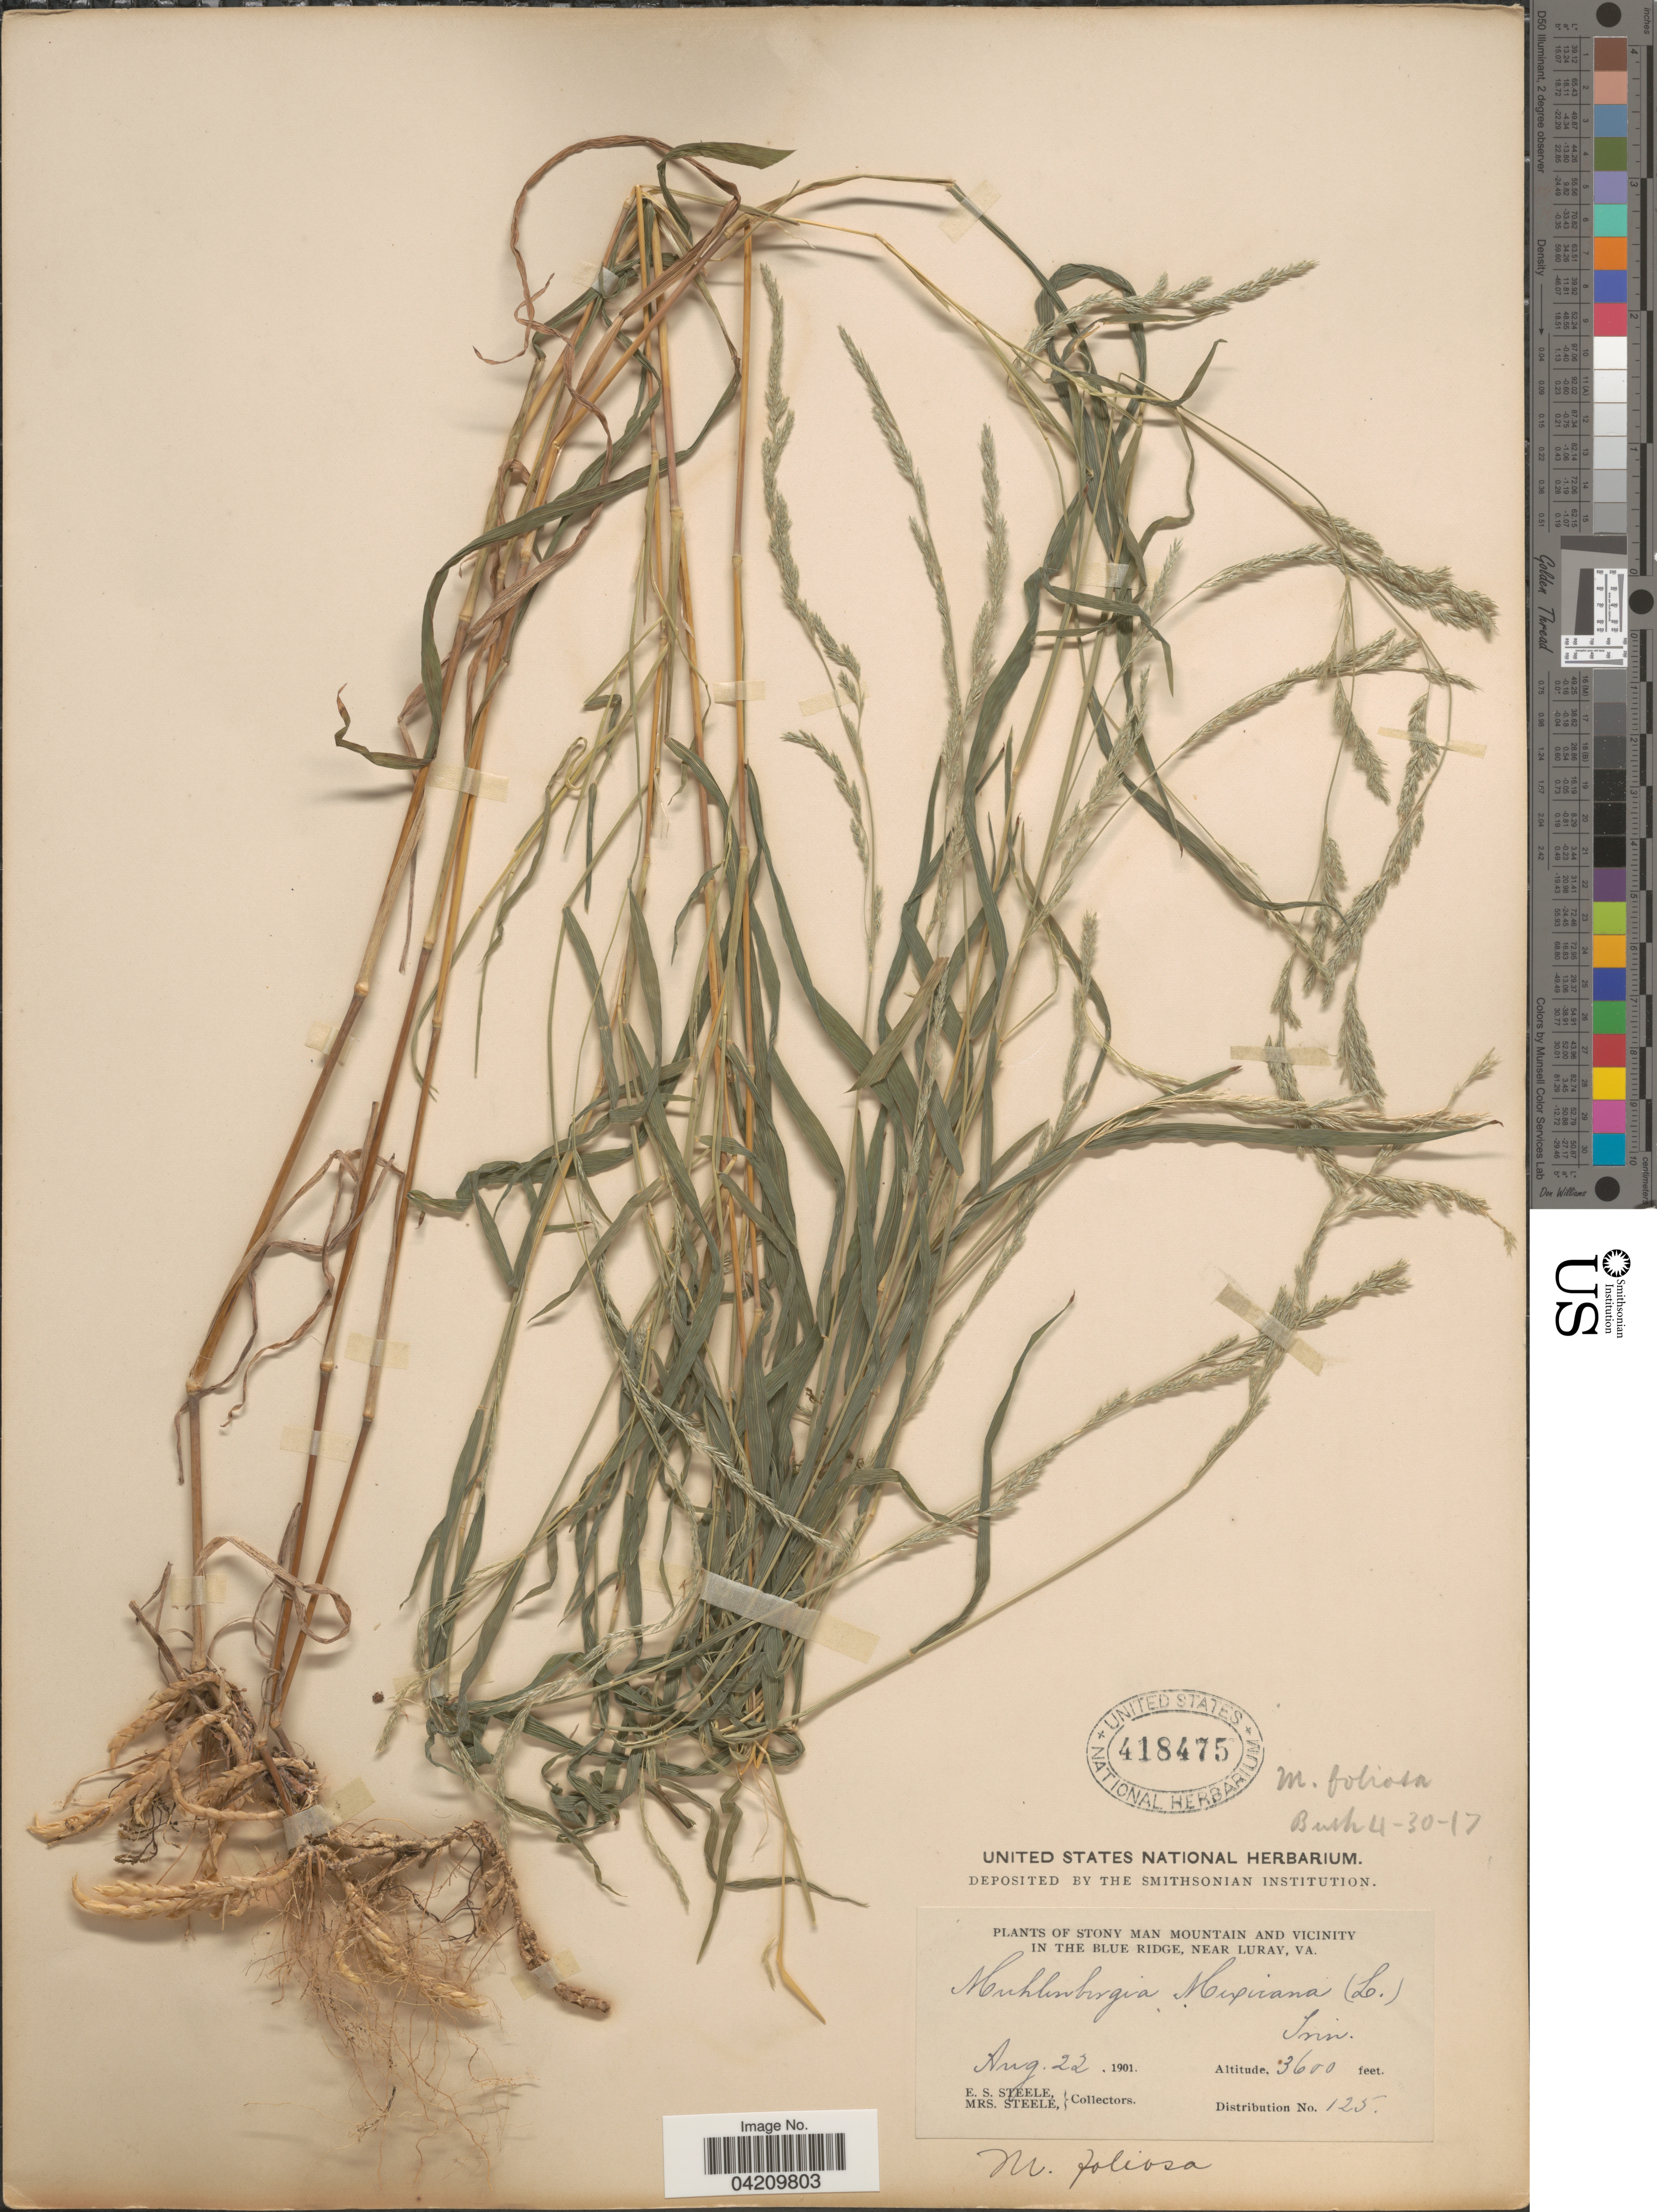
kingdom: Plantae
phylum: Tracheophyta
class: Liliopsida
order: Poales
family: Poaceae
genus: Muhlenbergia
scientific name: Muhlenbergia mexicana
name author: (L.) Trin.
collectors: E. Steele & Mrs. E. S. Steele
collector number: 125?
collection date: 1901-08-22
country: United States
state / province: Virginia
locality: Stony Man Mountain and Vicinity in the Blue Ridge, near Luray.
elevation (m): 1097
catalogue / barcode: US 418475